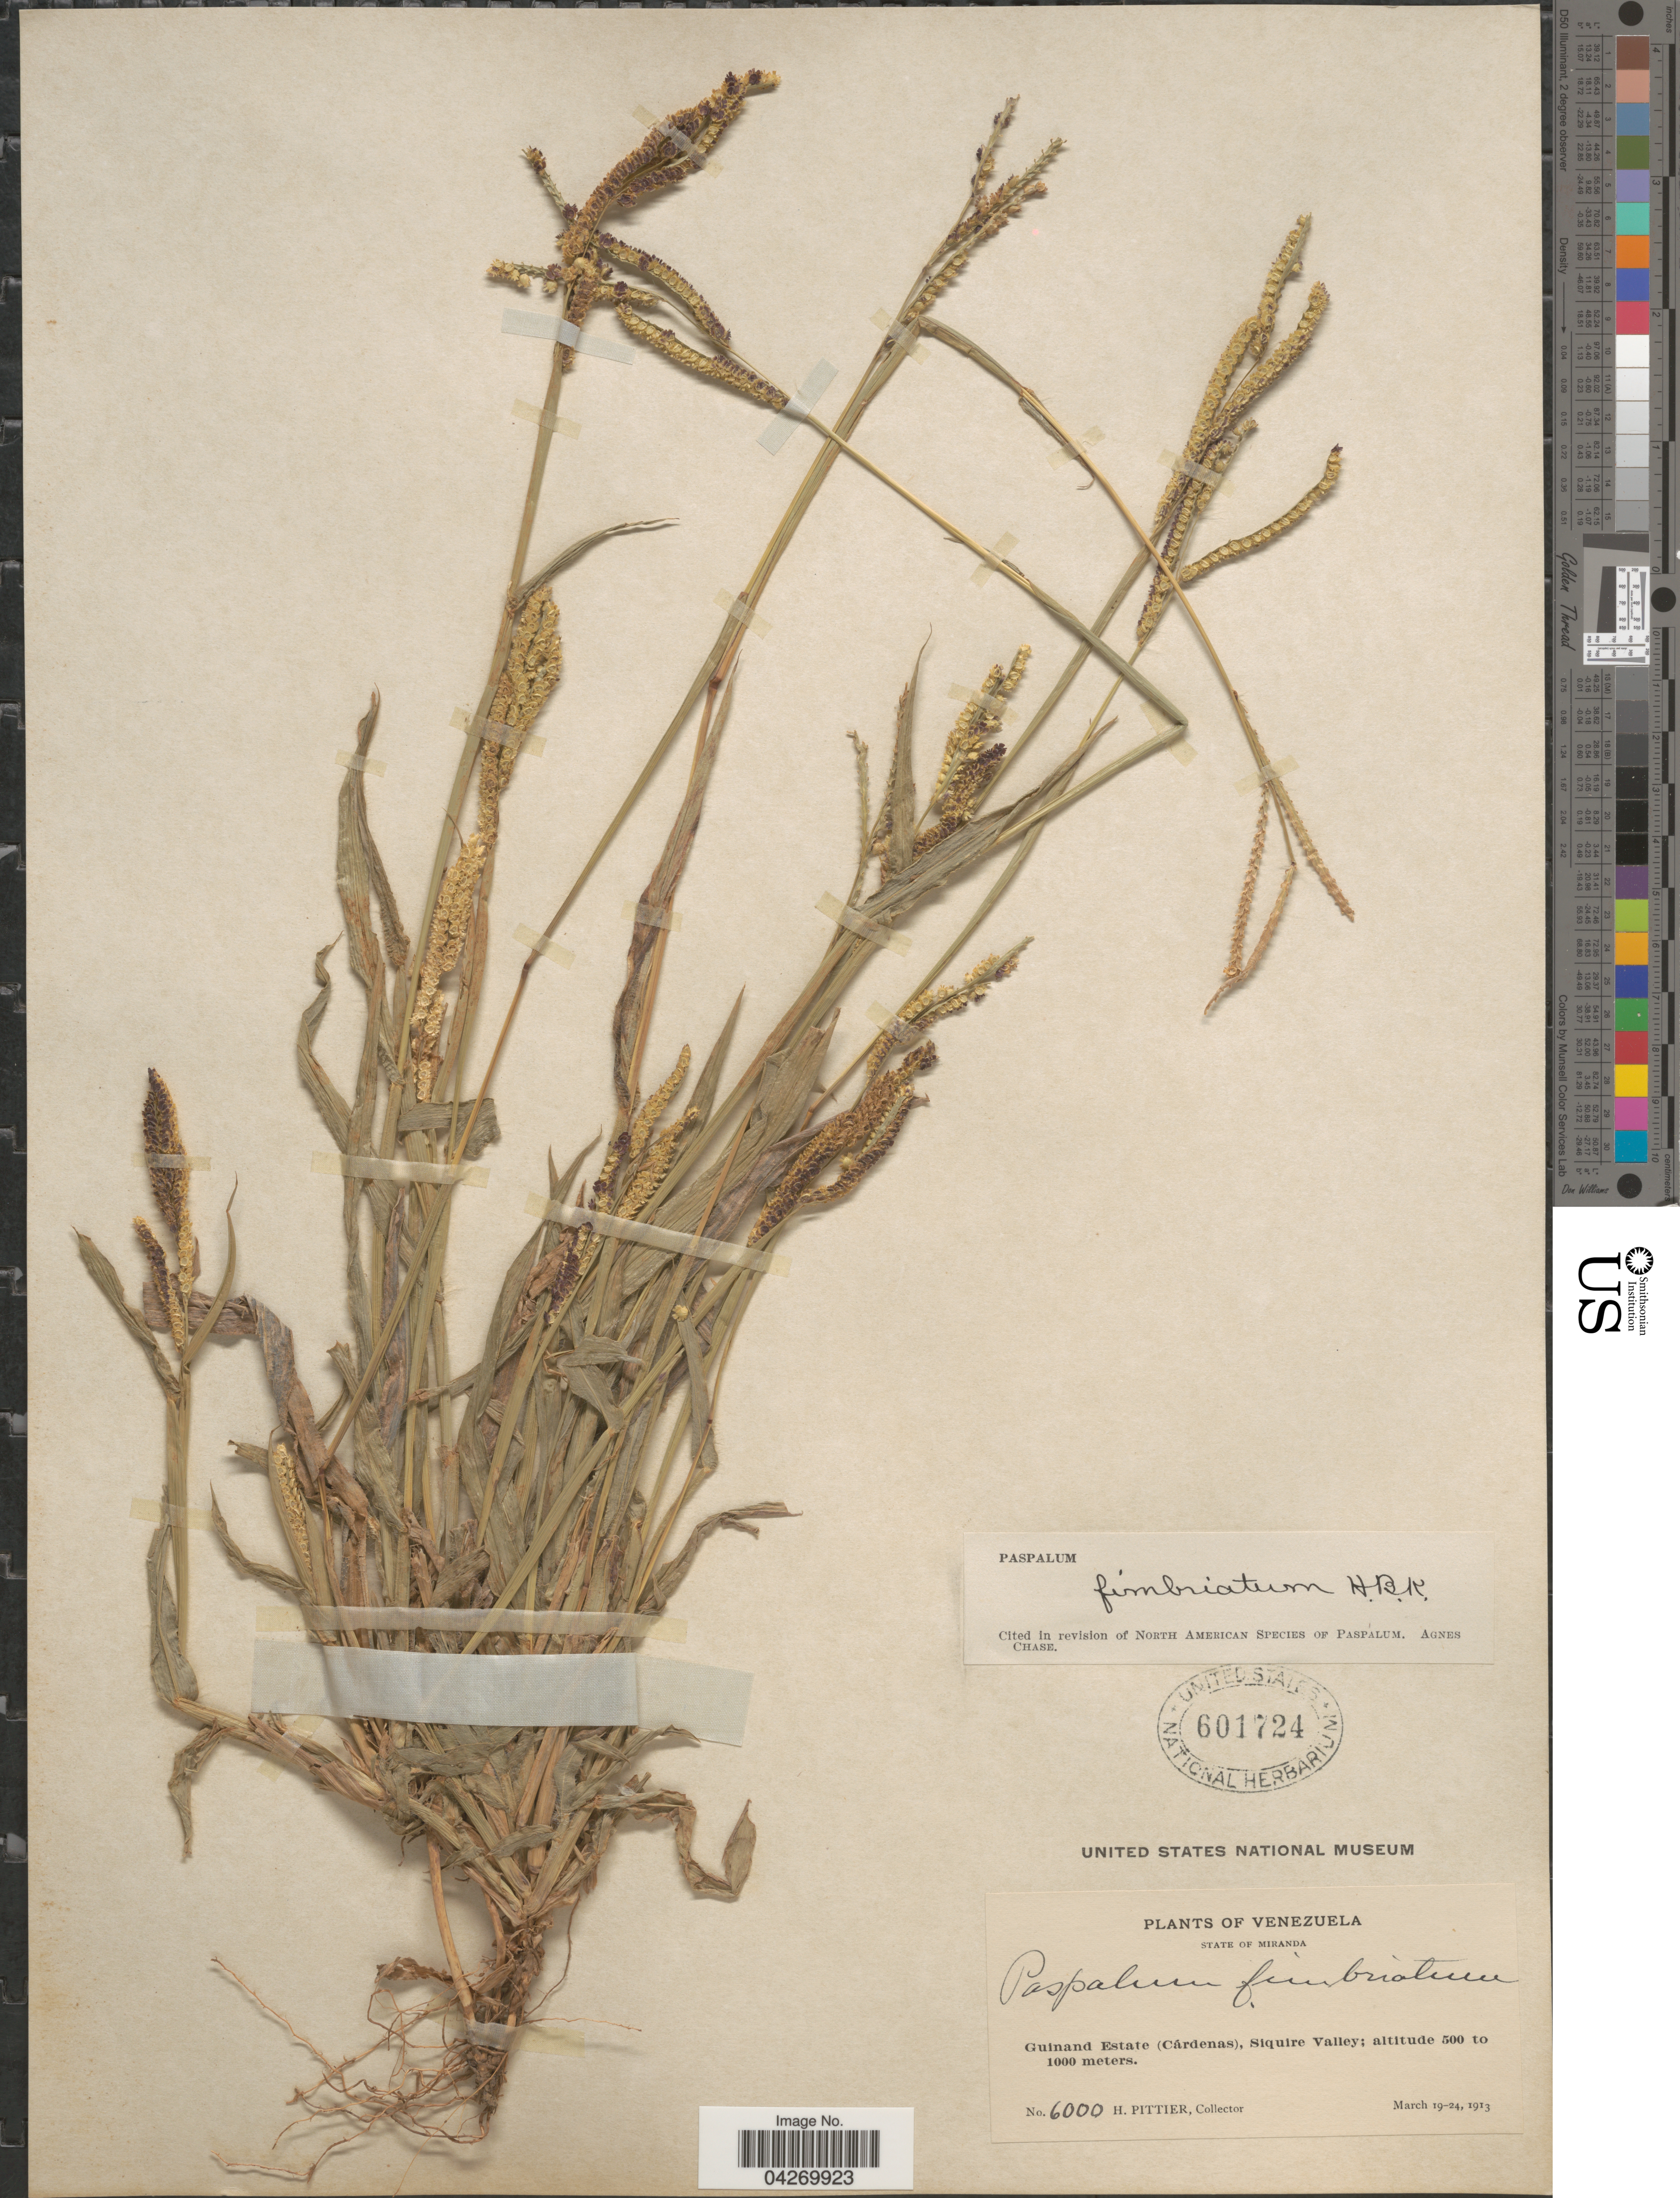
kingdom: Plantae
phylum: Tracheophyta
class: Liliopsida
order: Poales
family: Poaceae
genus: Paspalum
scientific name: Paspalum fimbriatum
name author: Kunth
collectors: H. F. Pittier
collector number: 6000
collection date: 1913-03-19/1913-03-24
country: Venezuela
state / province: Miranda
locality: Guinand Estate (Cárdenas), Siquire Valley.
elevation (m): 500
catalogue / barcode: US 601724